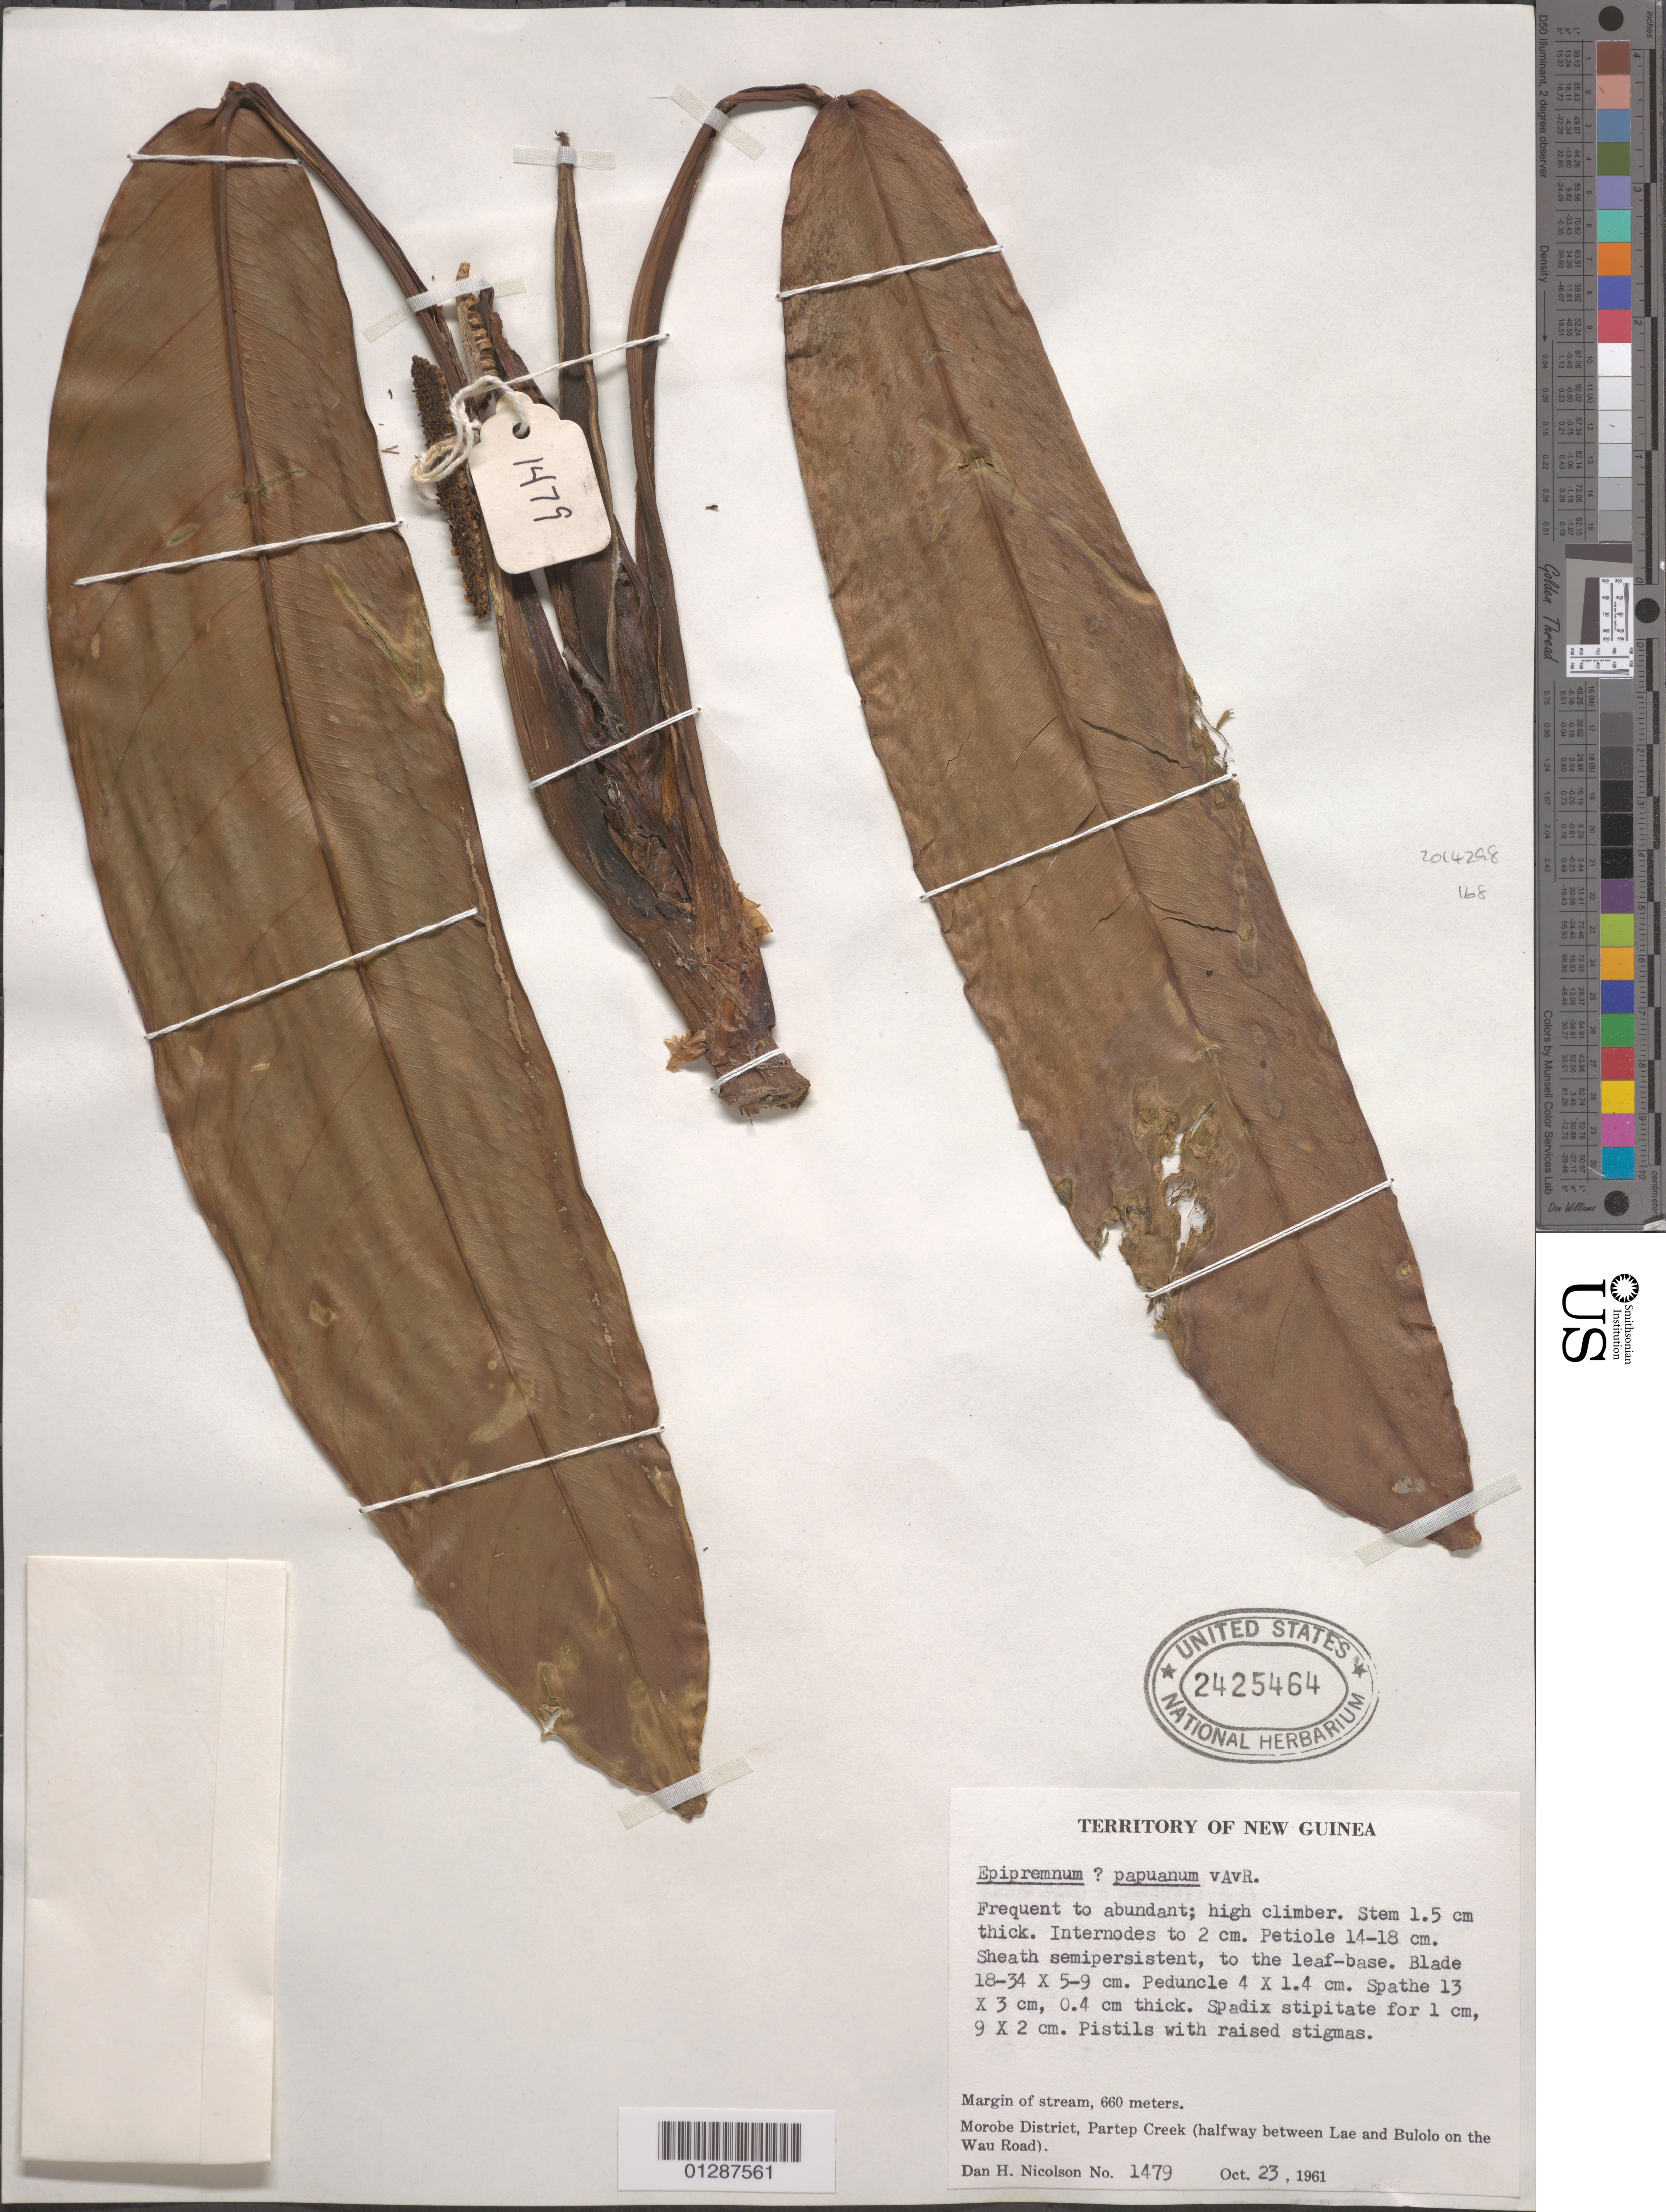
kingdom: Plantae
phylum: Tracheophyta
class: Liliopsida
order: Alismatales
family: Araceae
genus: Epipremnum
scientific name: Epipremnum papuanum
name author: Alderw.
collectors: D. H. Nicolson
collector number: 1479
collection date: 1961-10-23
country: Papua New Guinea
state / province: Morobe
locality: Territory of New Guinea. Margin of stream, Morobe District, Partep Creek (halfway between Lae and Bulolo on the Wau Road).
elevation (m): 660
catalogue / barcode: US 2425464